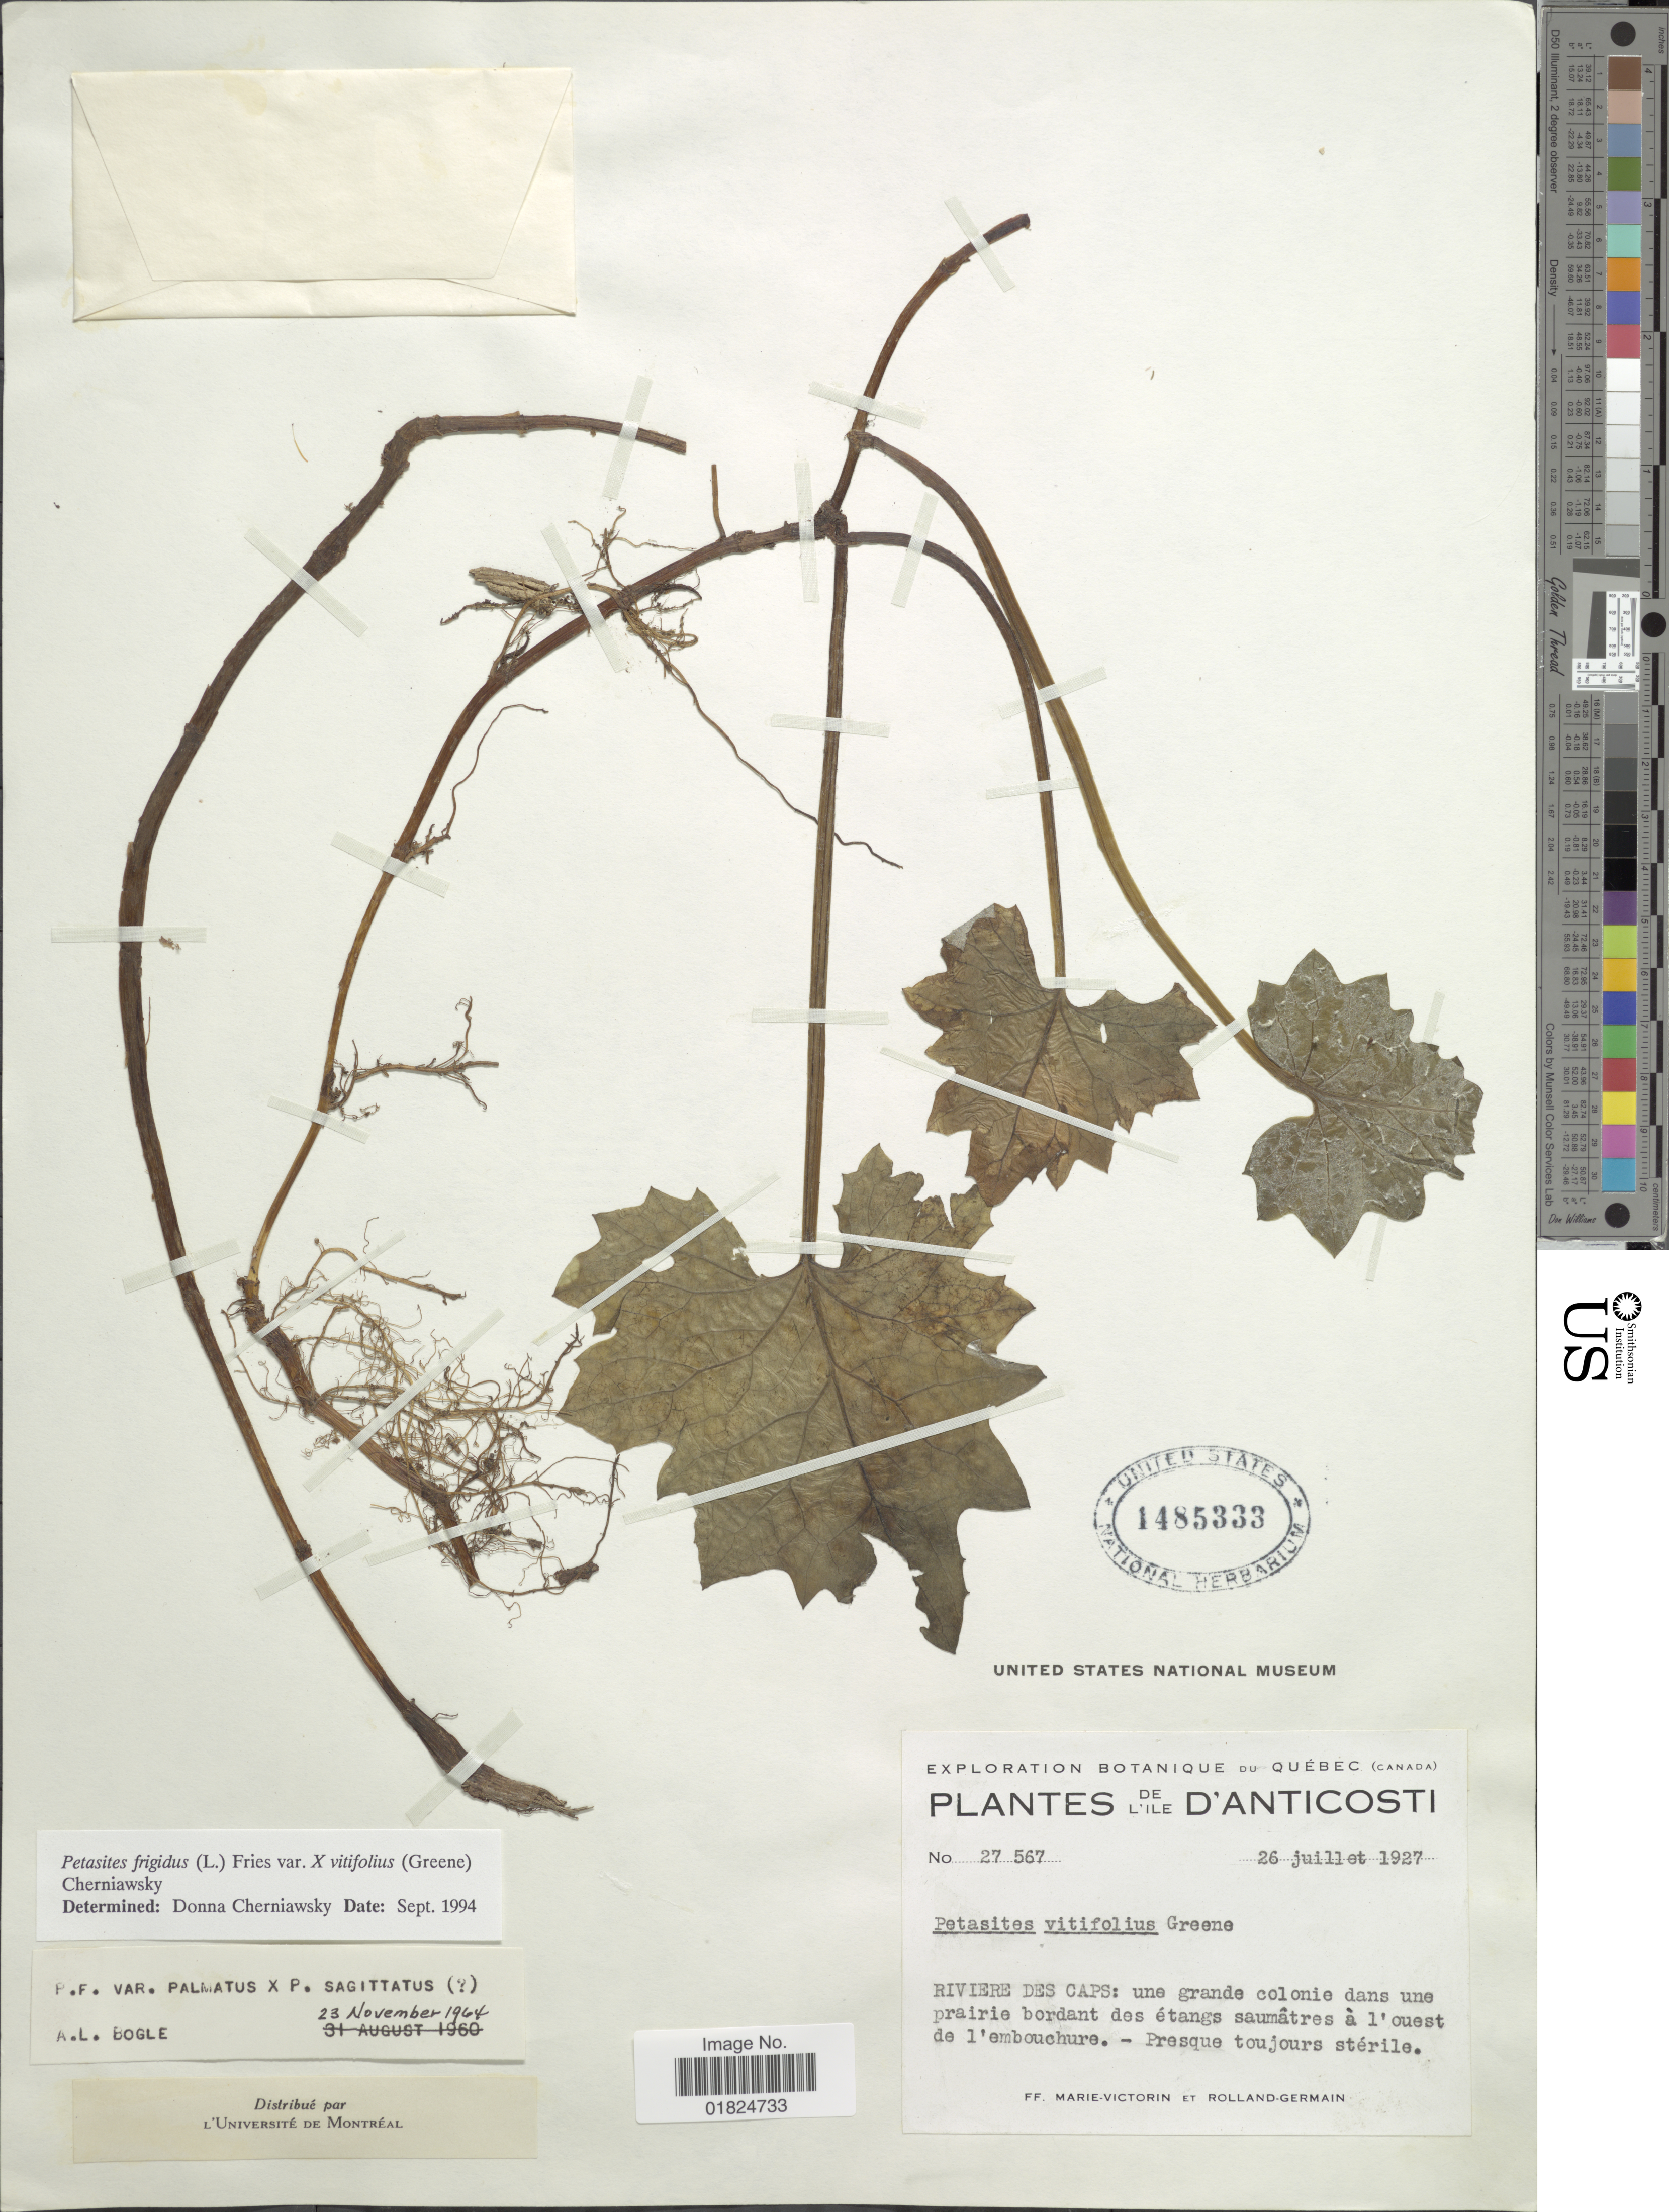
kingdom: Plantae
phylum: Tracheophyta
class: Magnoliopsida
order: Asterales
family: Asteraceae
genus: Petasites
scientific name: Petasites frigidus var. vitifolius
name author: (Greene) Cherniawsky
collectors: F. Marie-Victorin & Rolland-Germain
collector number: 27567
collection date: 1927-07-26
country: Canada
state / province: Quebec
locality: Quebec (Canada). L'Ile D'Anticosti. Riviere Des Caps: une grande colonie dans une prairie bordant des etangs saumatres a l'ouest dl'embouchure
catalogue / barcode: US 1485333